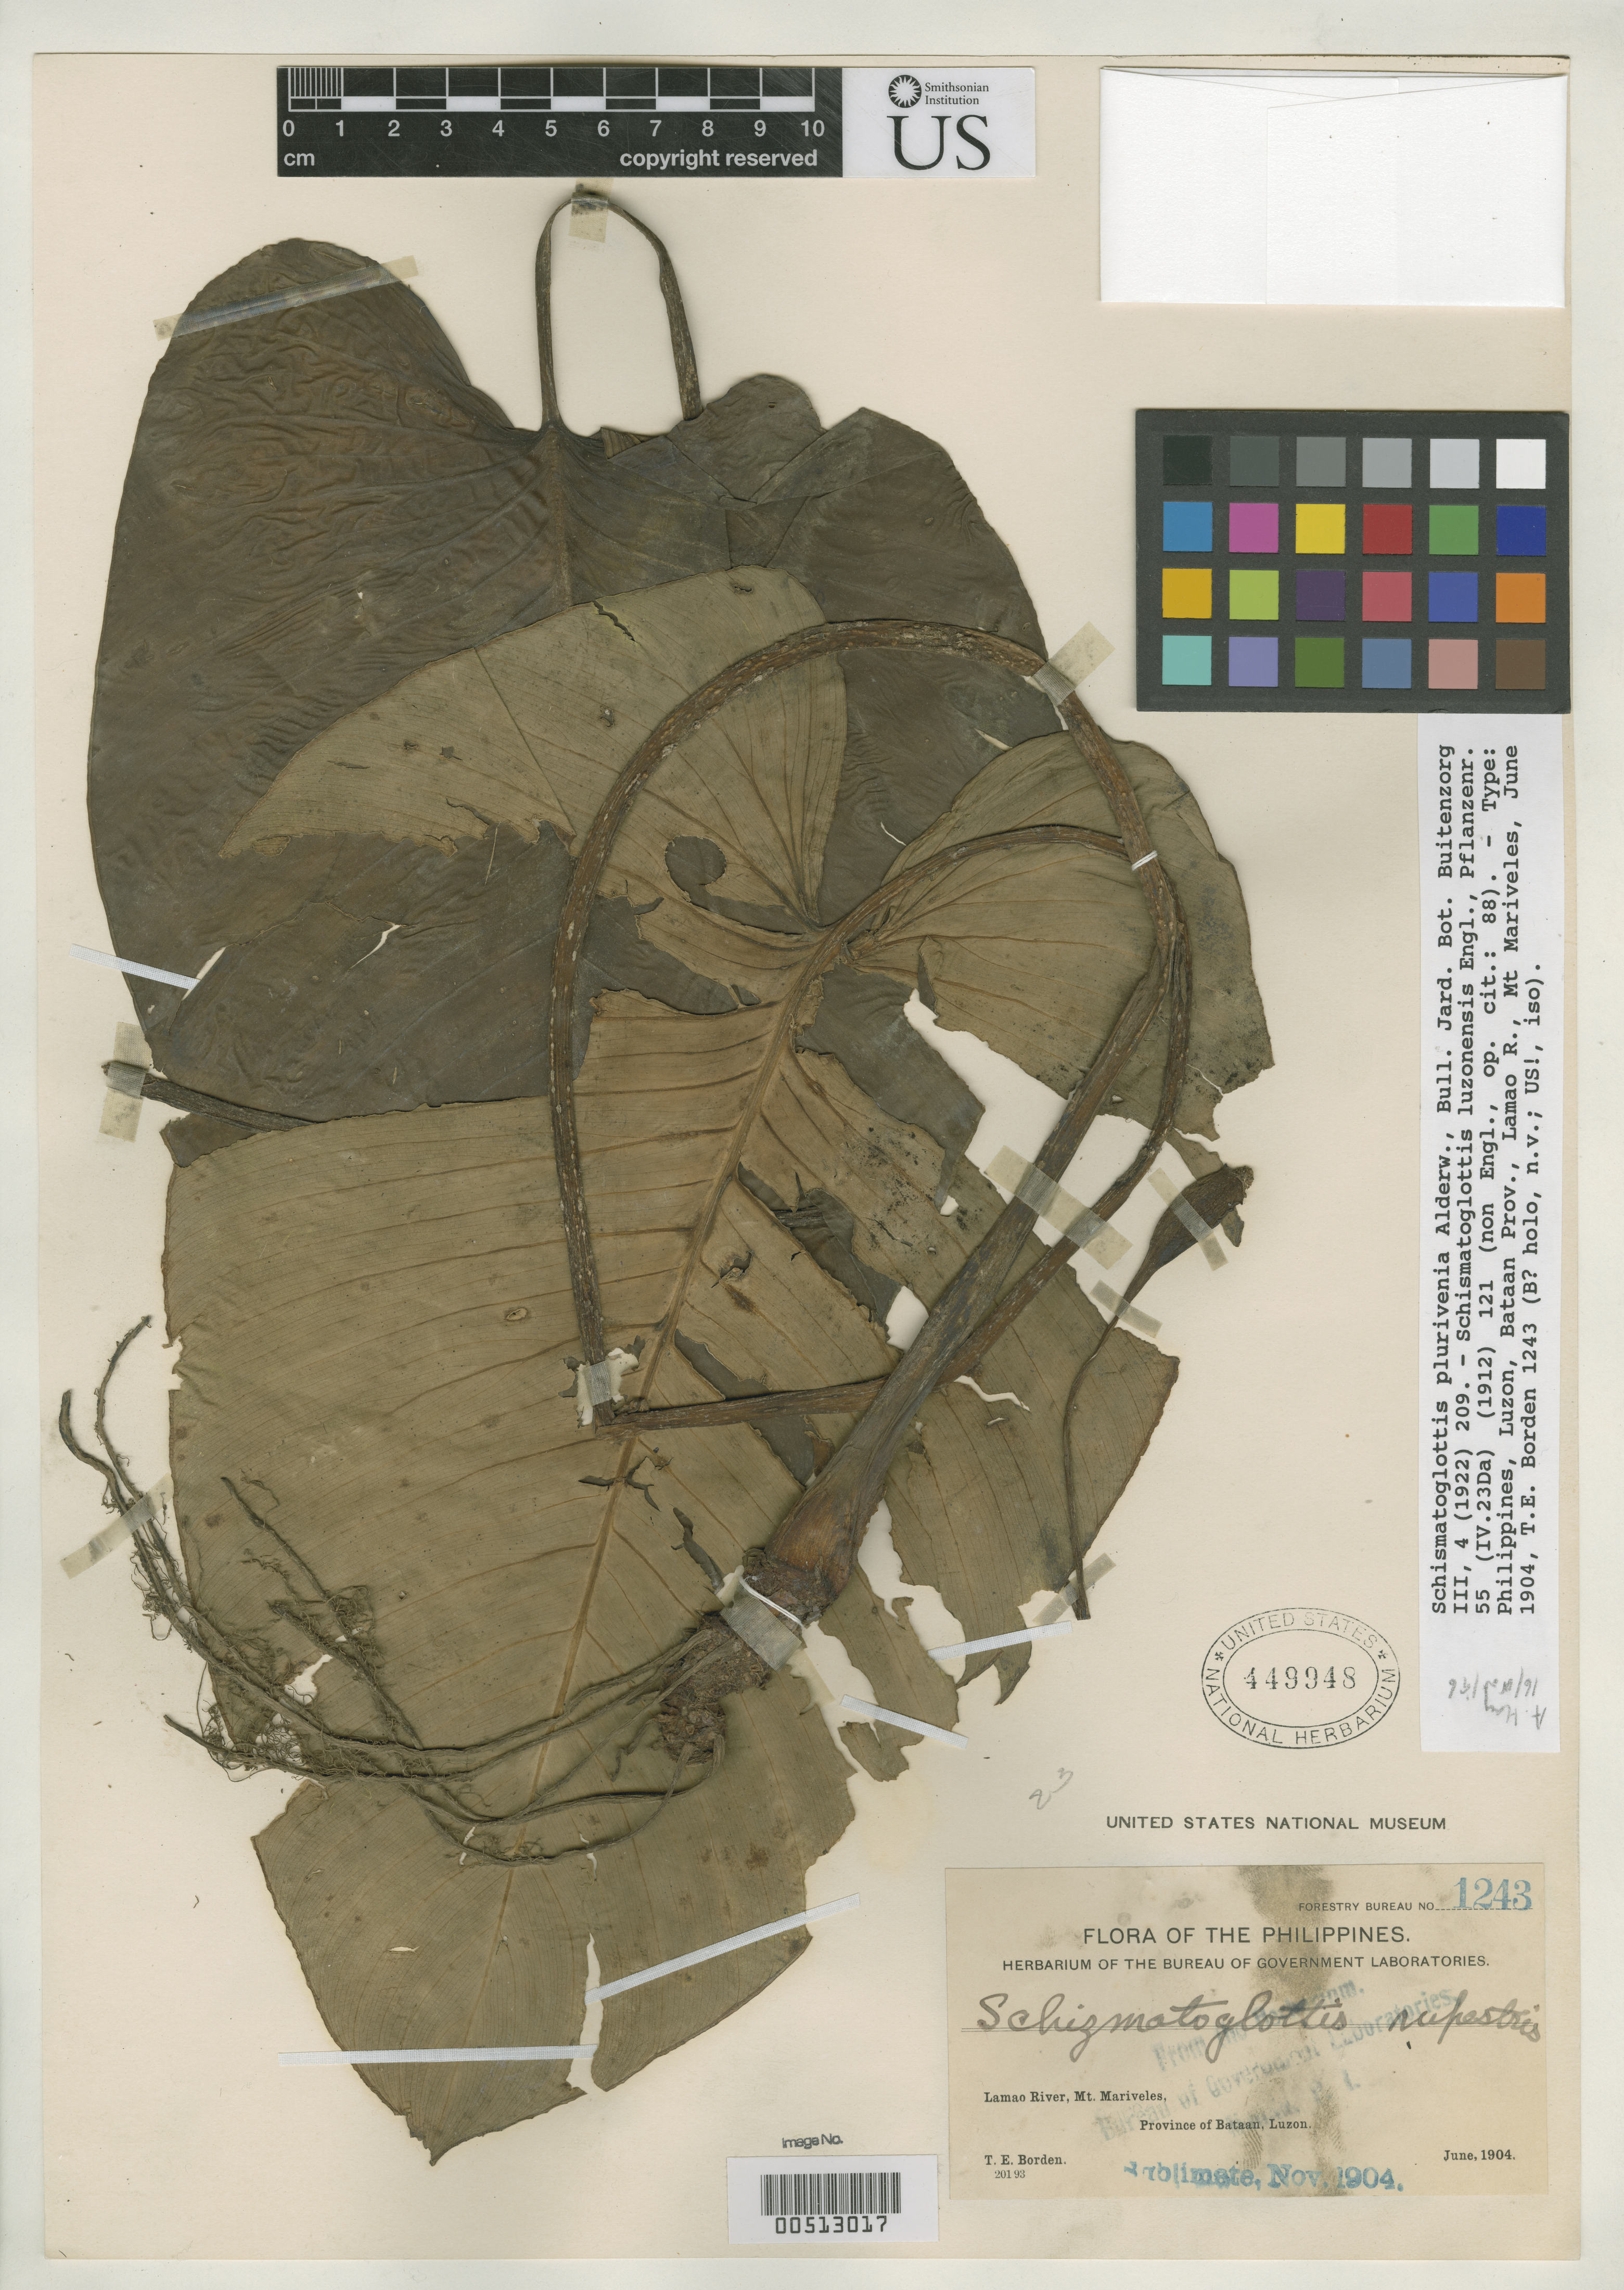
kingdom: Plantae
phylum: Tracheophyta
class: Liliopsida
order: Alismatales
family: Araceae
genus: Schismatoglottis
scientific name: Schismatoglottis plurivenia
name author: Alderw.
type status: Isotype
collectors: T. E. Borden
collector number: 1243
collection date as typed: Jun 1904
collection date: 1904-06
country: Philippines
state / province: Central Luzon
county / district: Bataan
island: Luzon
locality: Lamao River, Mt Mariveles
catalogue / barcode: US 449948